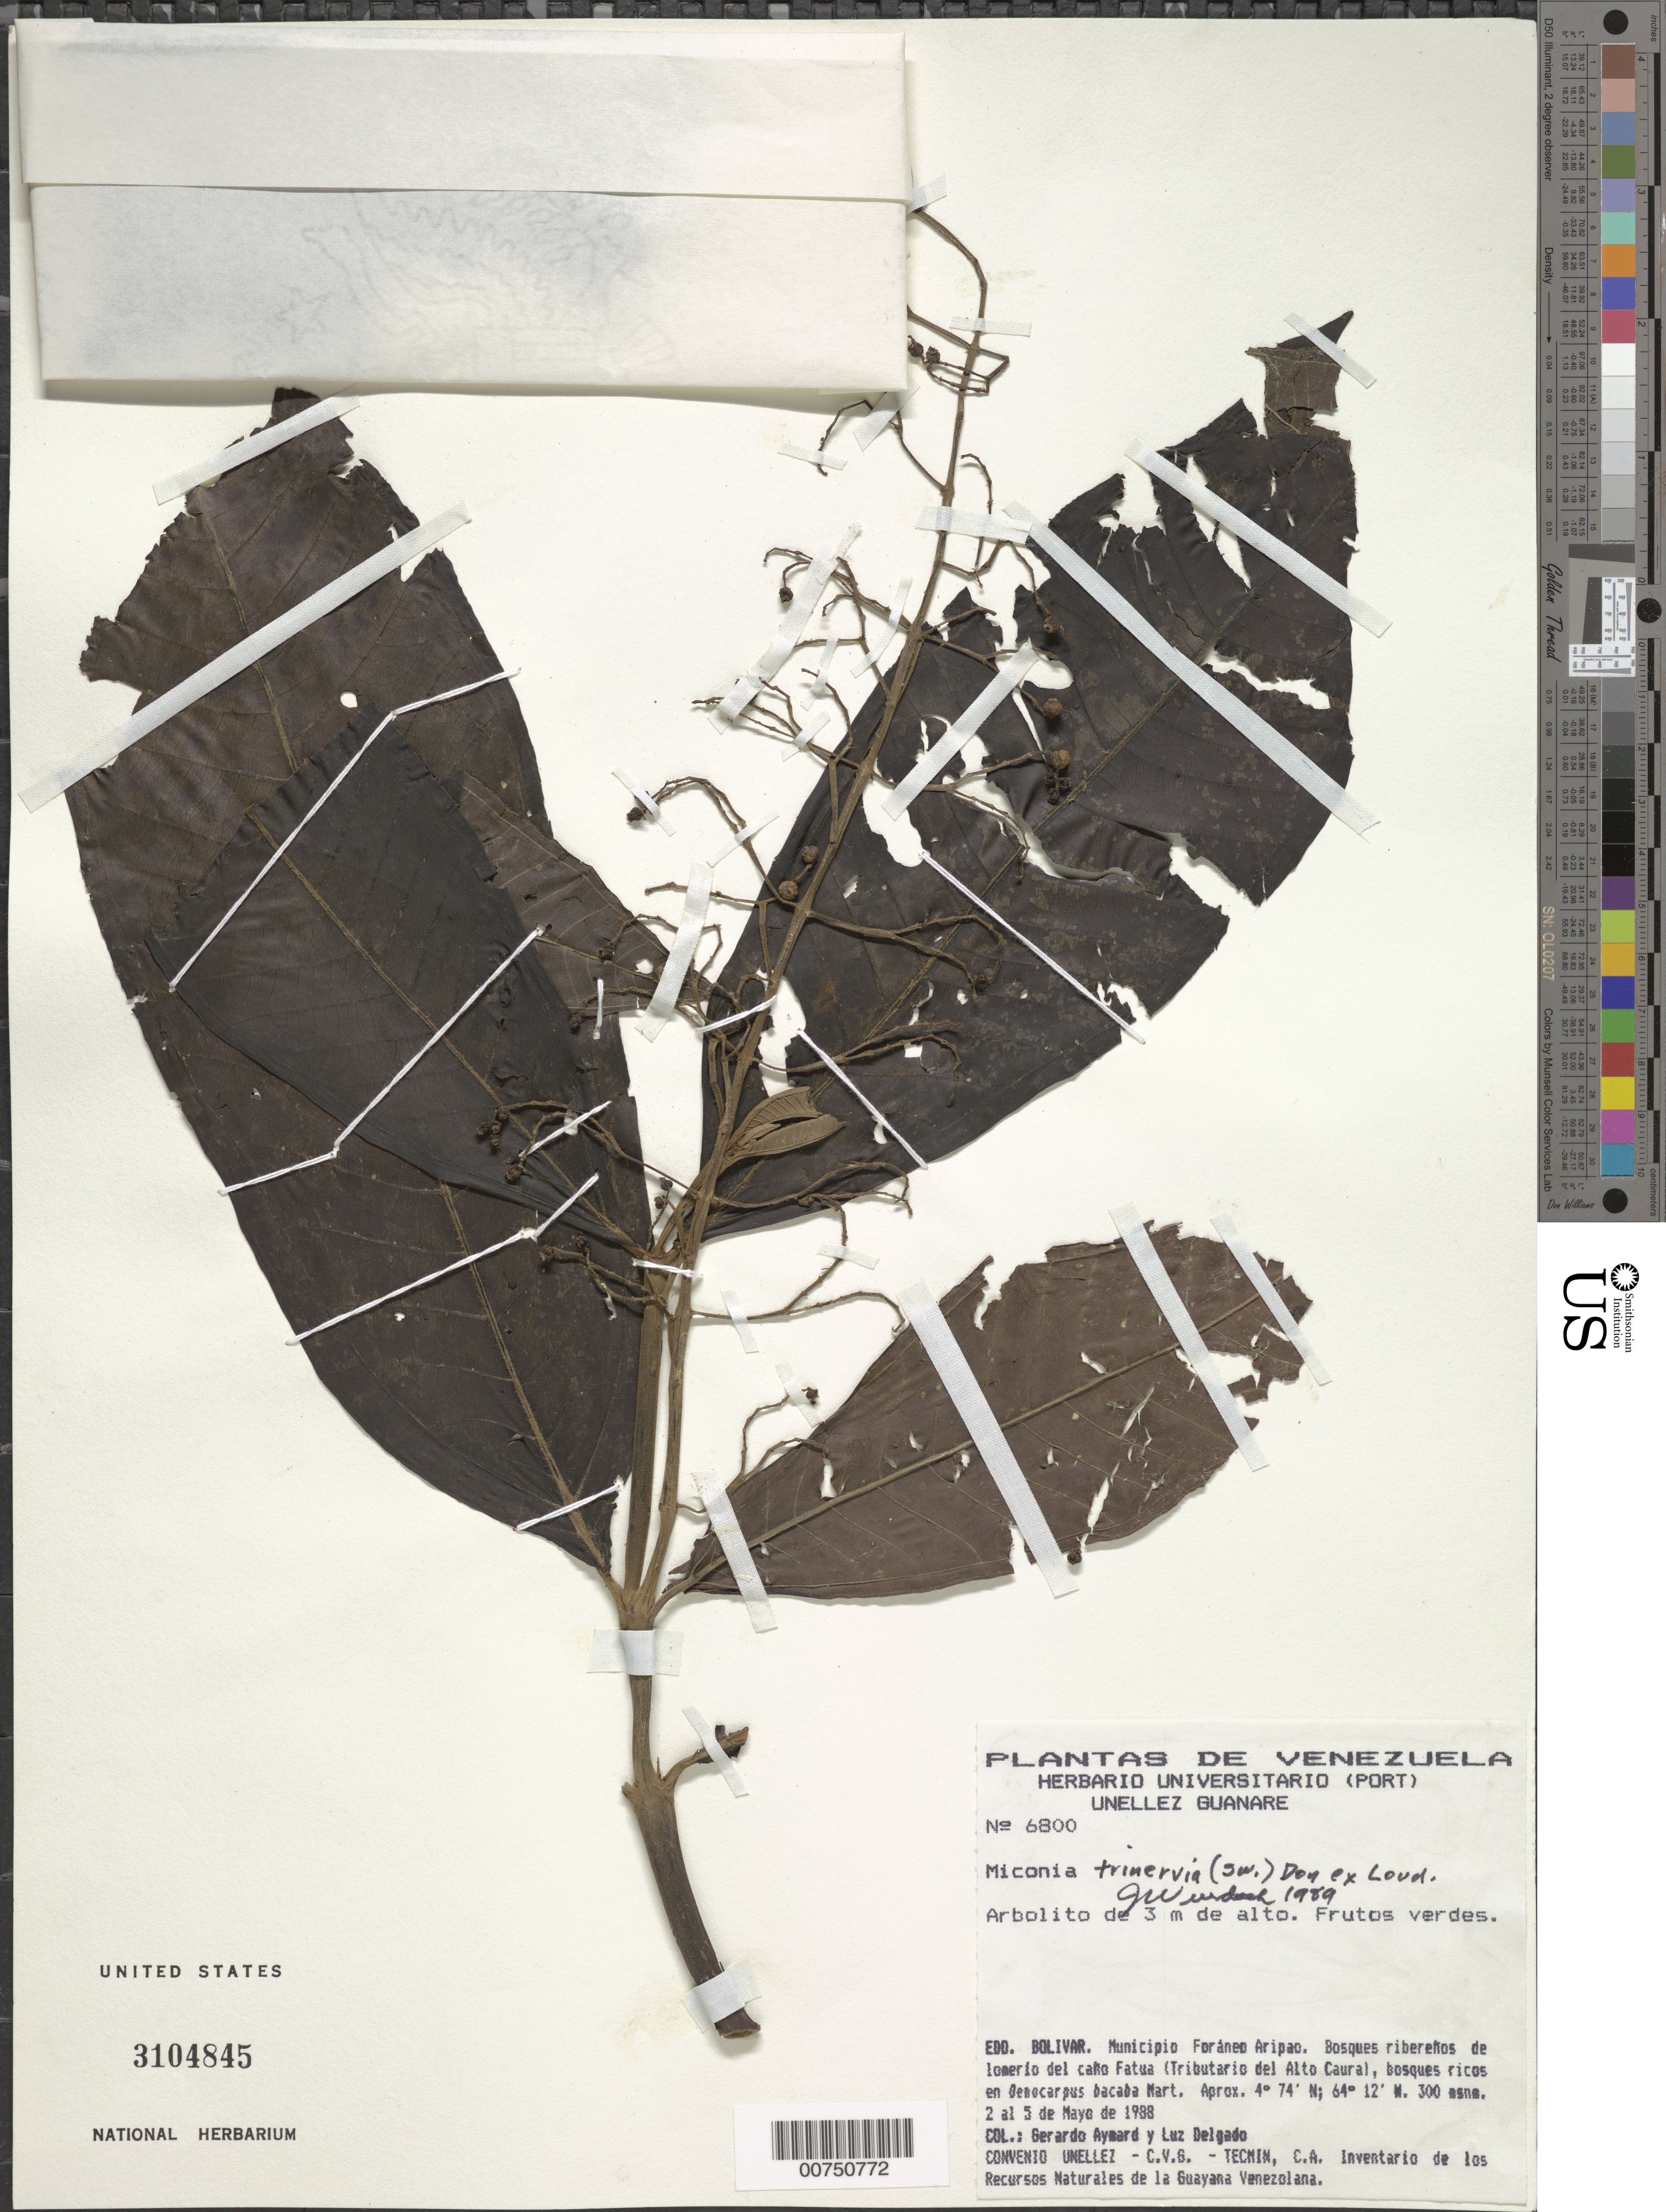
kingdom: Plantae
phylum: Tracheophyta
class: Magnoliopsida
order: Myrtales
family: Melastomataceae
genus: Miconia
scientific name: Miconia trinervia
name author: (Sw.) D. Don ex Loudon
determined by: Wurdack, John J., (US), US (UNITED STATES)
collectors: G. A. Aymard & L. Delgado V.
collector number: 6800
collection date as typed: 2-May-88 to 5-May-88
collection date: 1988-05-02/1988-05-05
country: Venezuela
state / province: Bolívar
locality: Mun. Foraneo Aripao, Caño Fatua (trib. del Alto Río Caura)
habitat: Bosques riberenos de lomerio del cano, bosques ricos en Oenocarpus bacaba Mart.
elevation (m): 300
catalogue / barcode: US 3104845